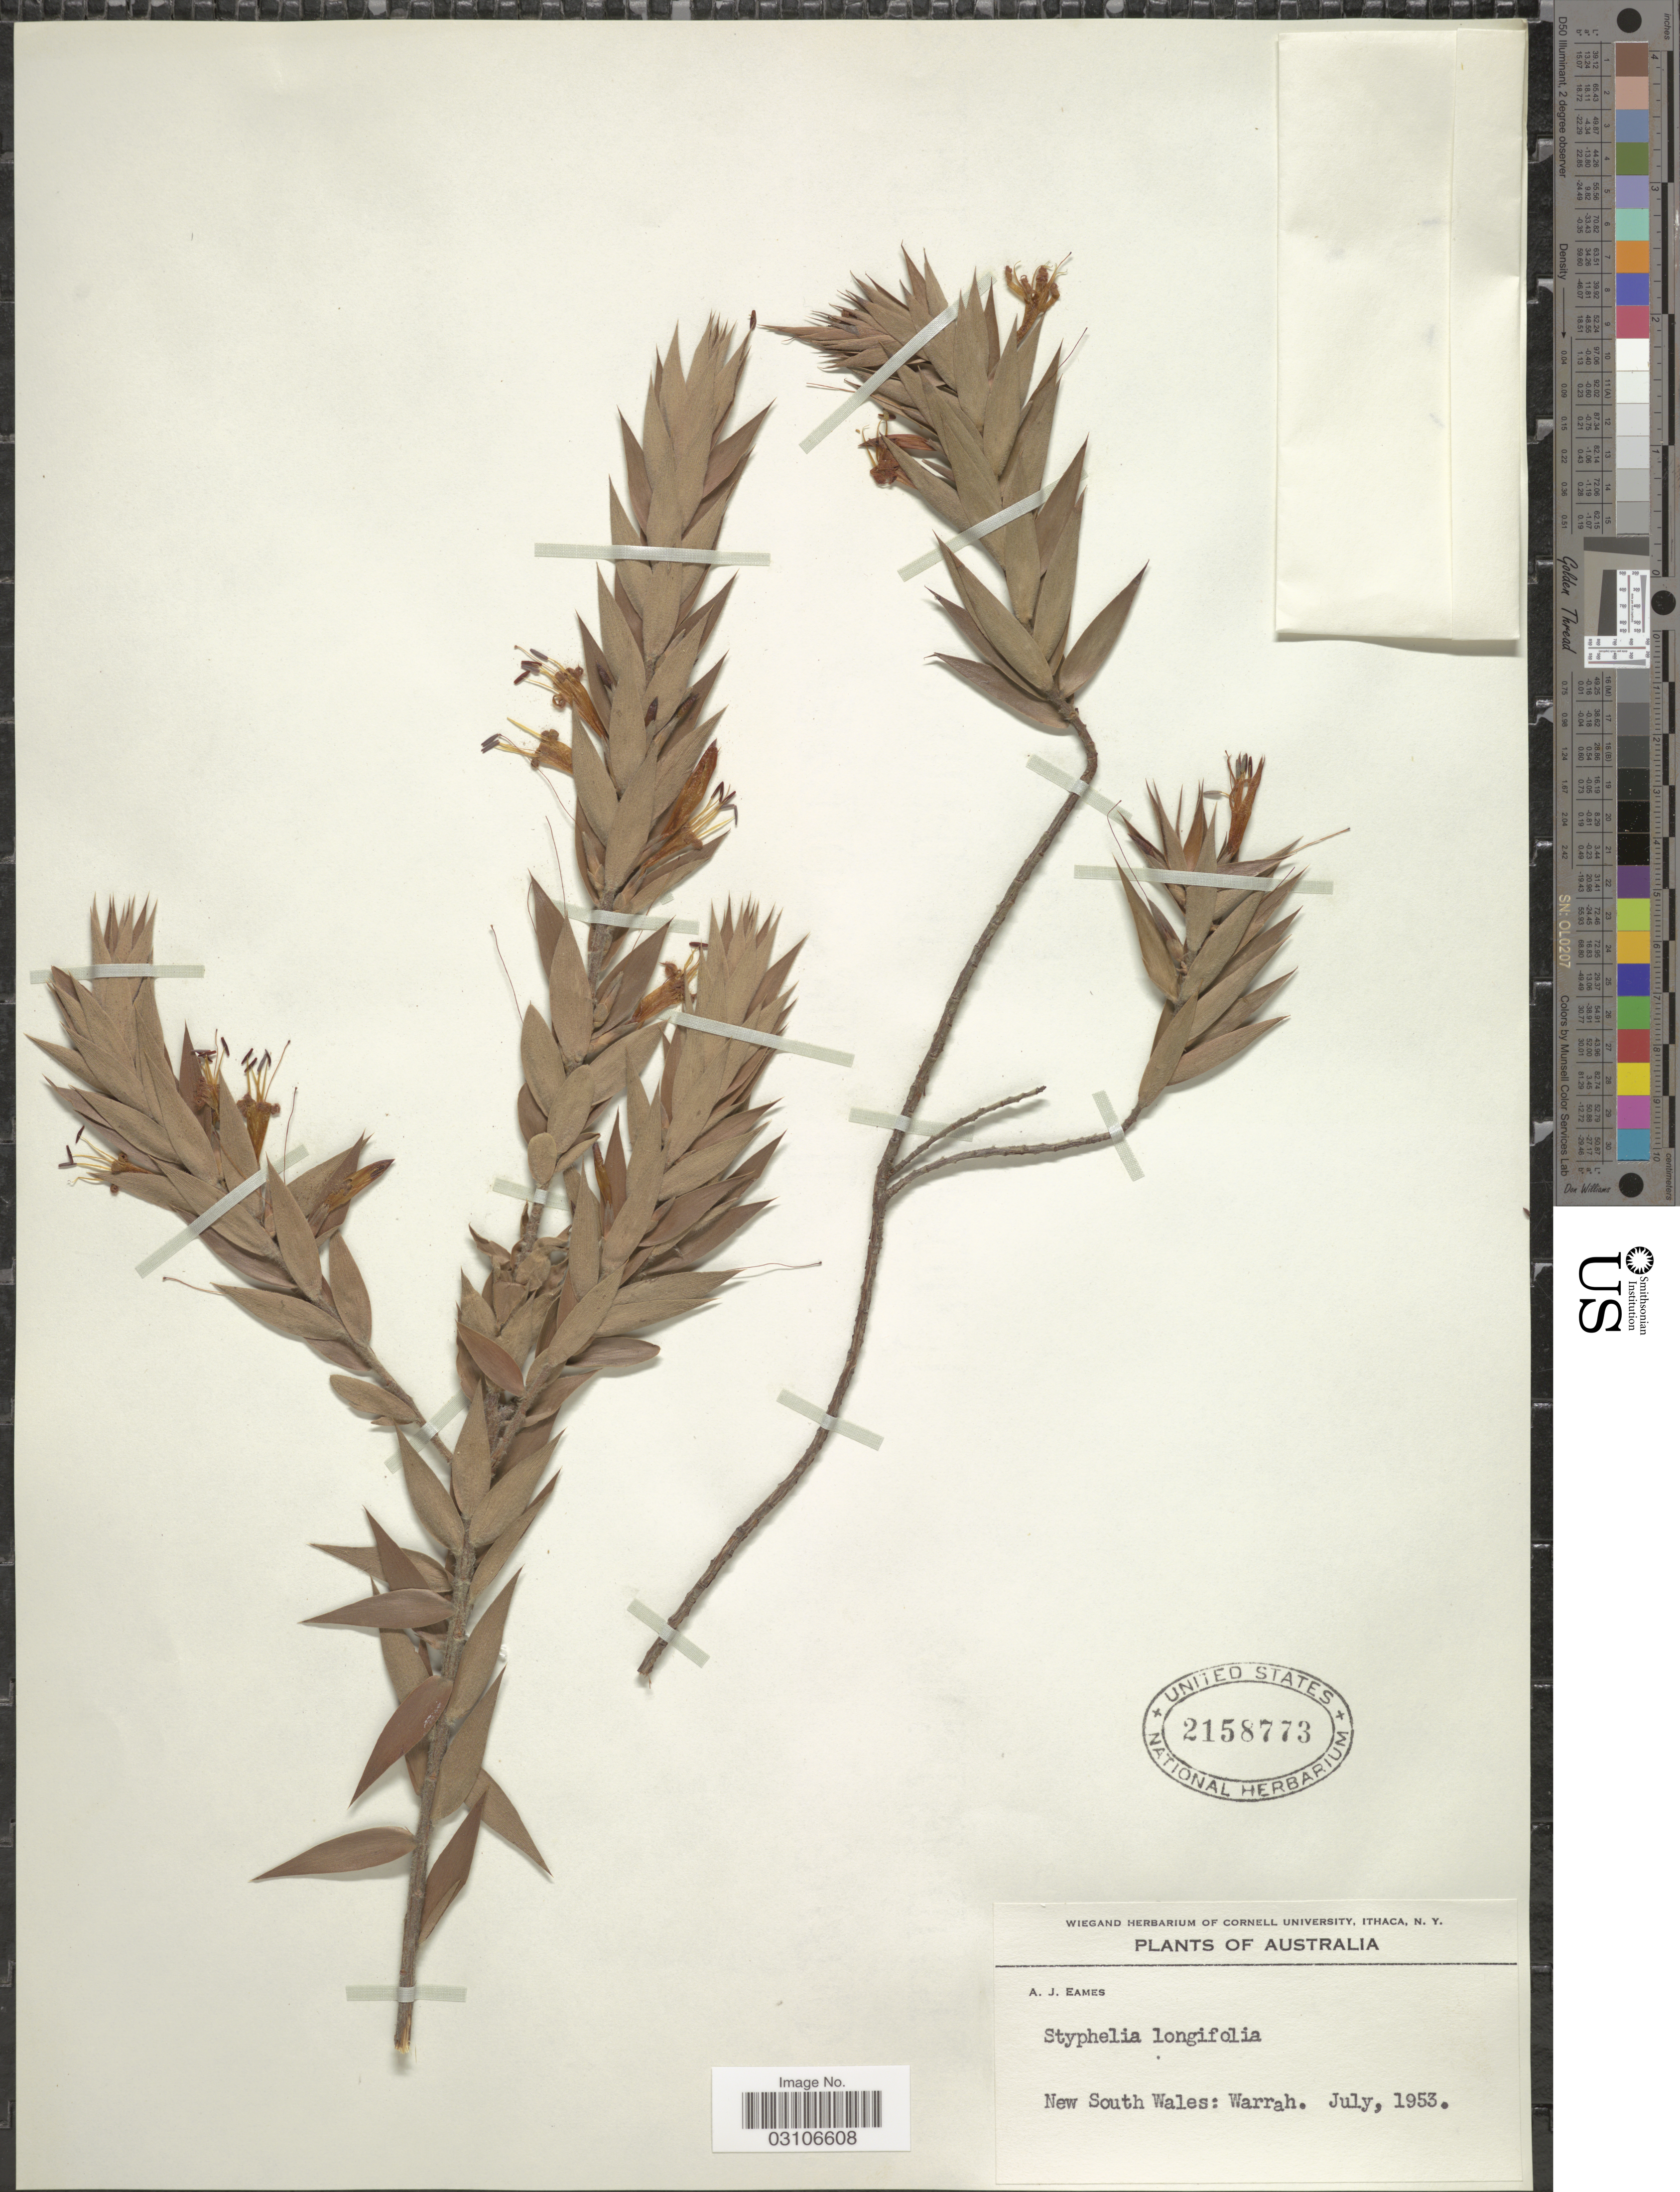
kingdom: Plantae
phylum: Tracheophyta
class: Magnoliopsida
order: Ericales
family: Ericaceae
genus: Styphelia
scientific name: Styphelia longifolia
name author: R. Br.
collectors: A. J. Eames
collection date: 1953-07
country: Australia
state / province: New South Wales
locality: Warrah.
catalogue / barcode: US 2158773